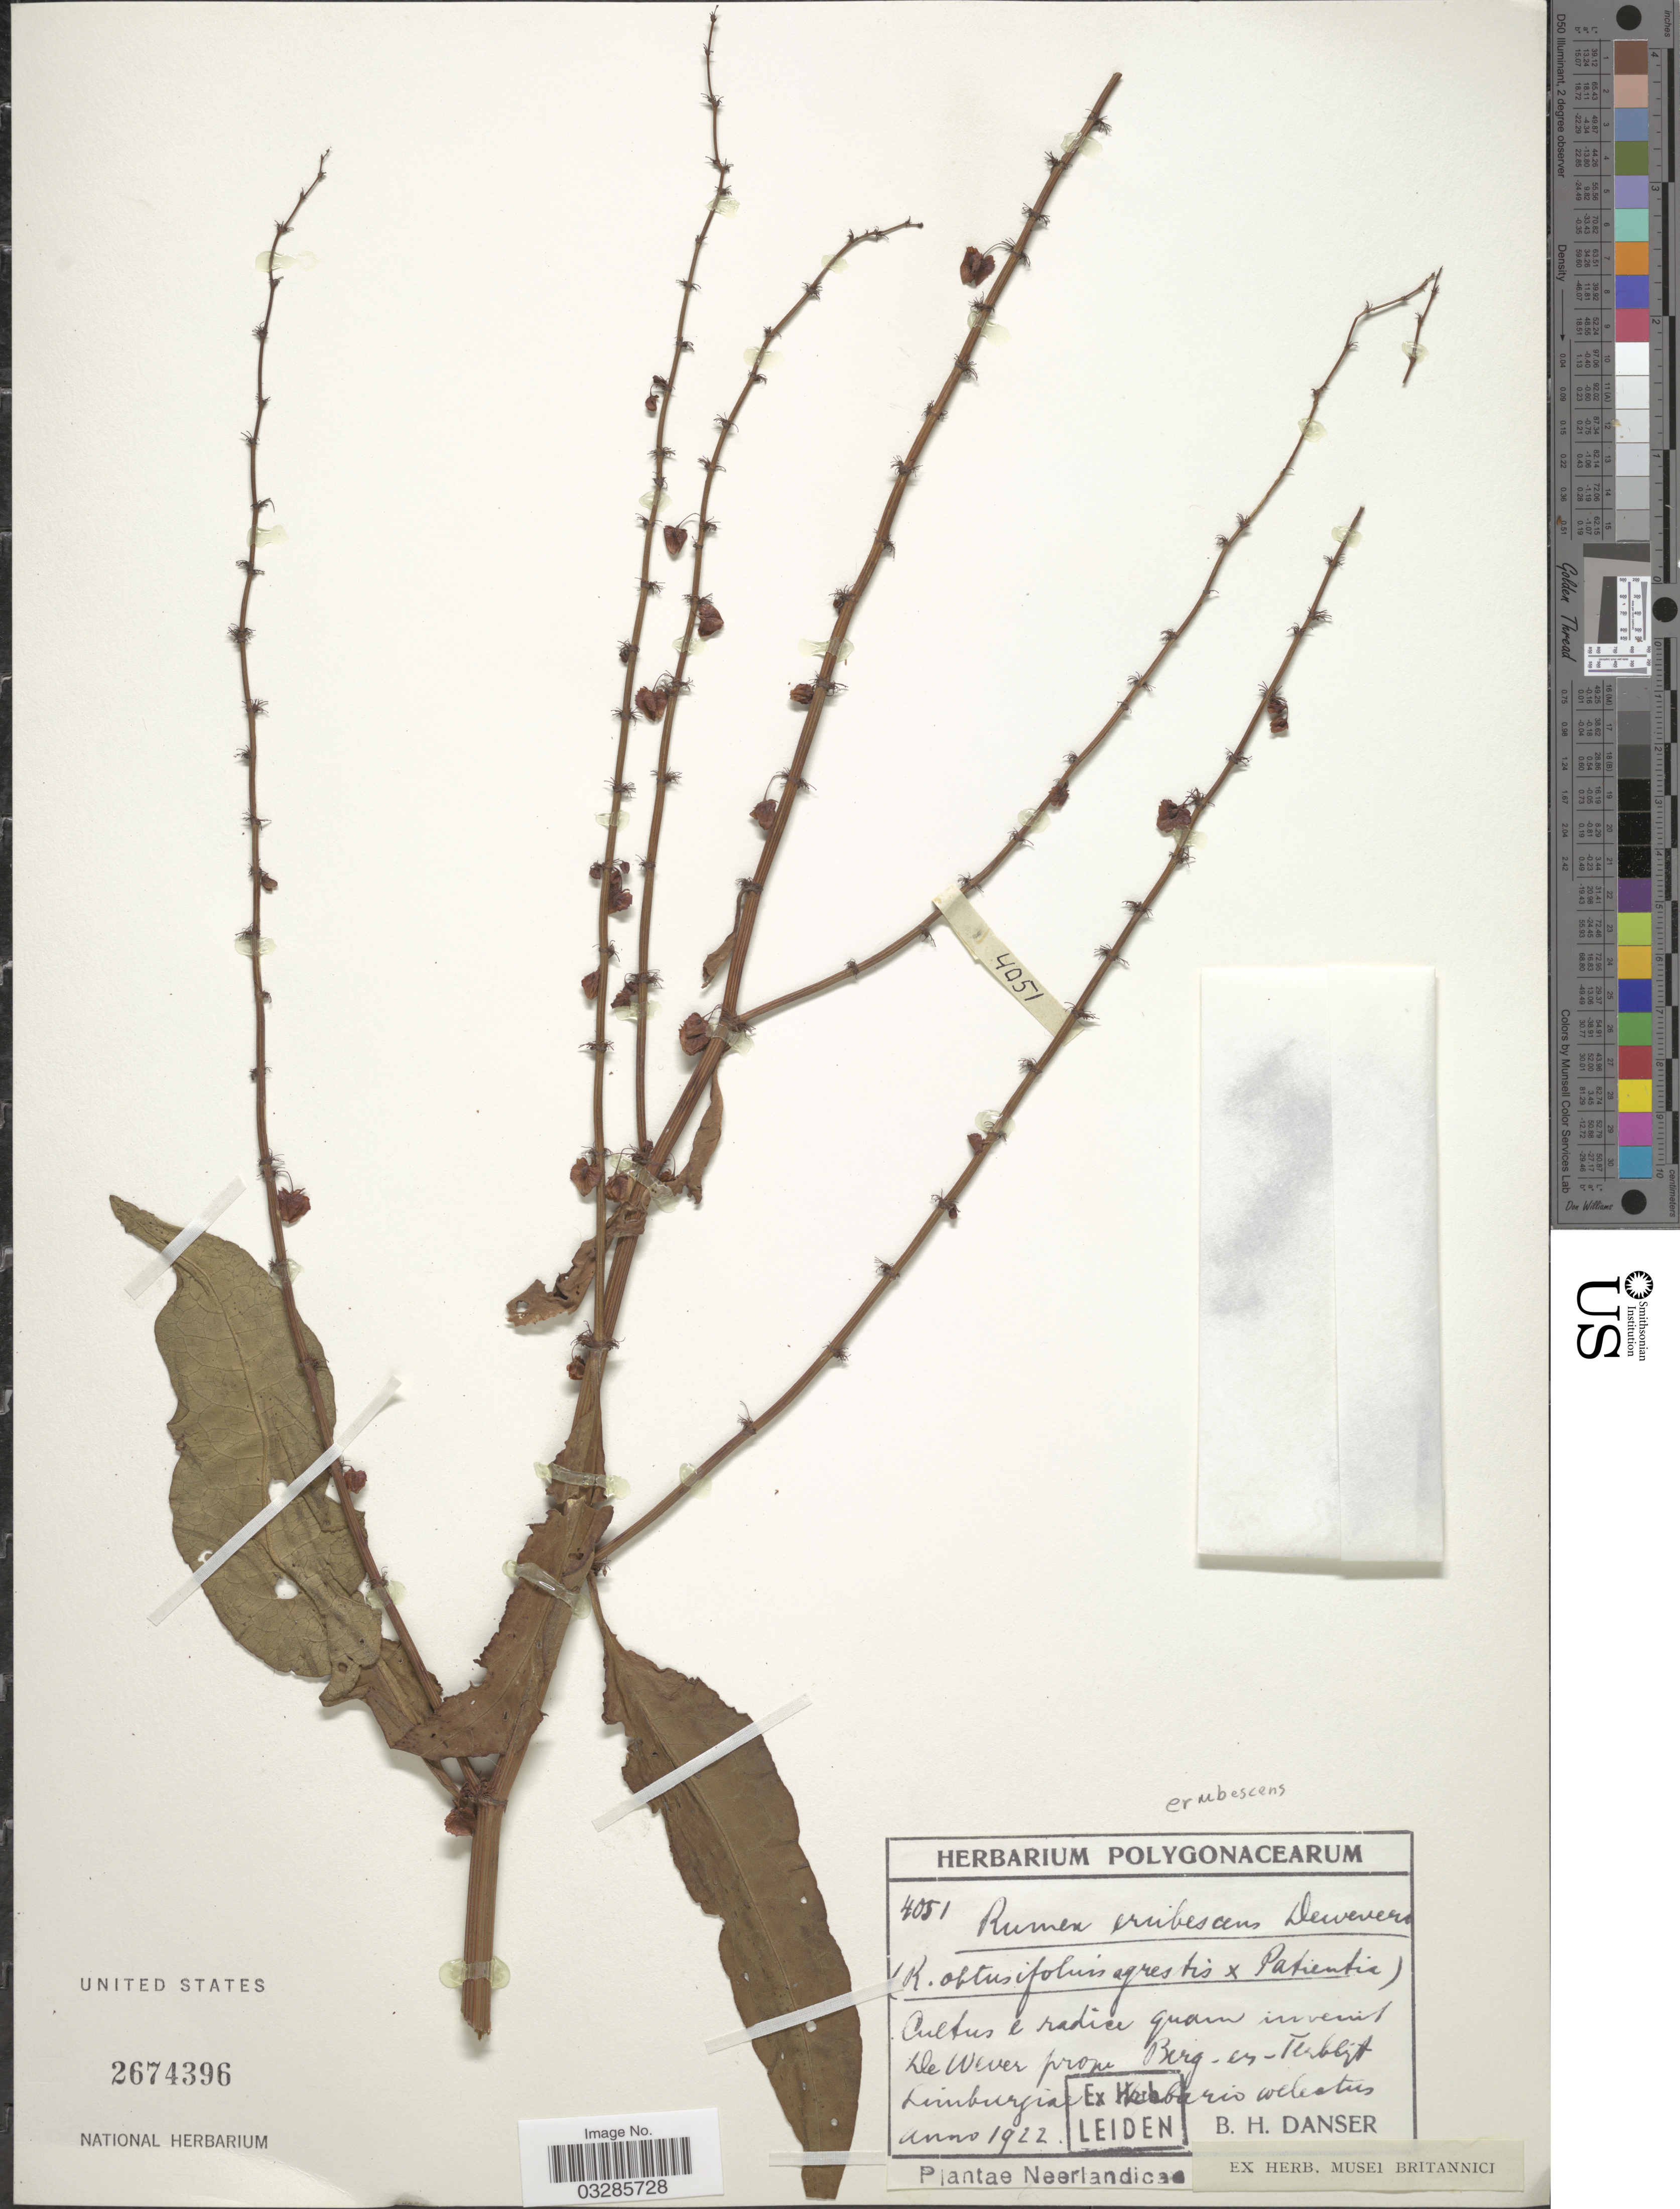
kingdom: Plantae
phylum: Tracheophyta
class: Magnoliopsida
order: Caryophyllales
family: Polygonaceae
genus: Rumex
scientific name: Rumex obtusifolius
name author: L.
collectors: B. Danser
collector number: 4051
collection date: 1922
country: Netherlands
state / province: Limburg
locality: Cultus e radice quam invenit De Wever prope Berg-en-Terblijt, Limburgia herbario collectus.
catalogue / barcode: US 2674396